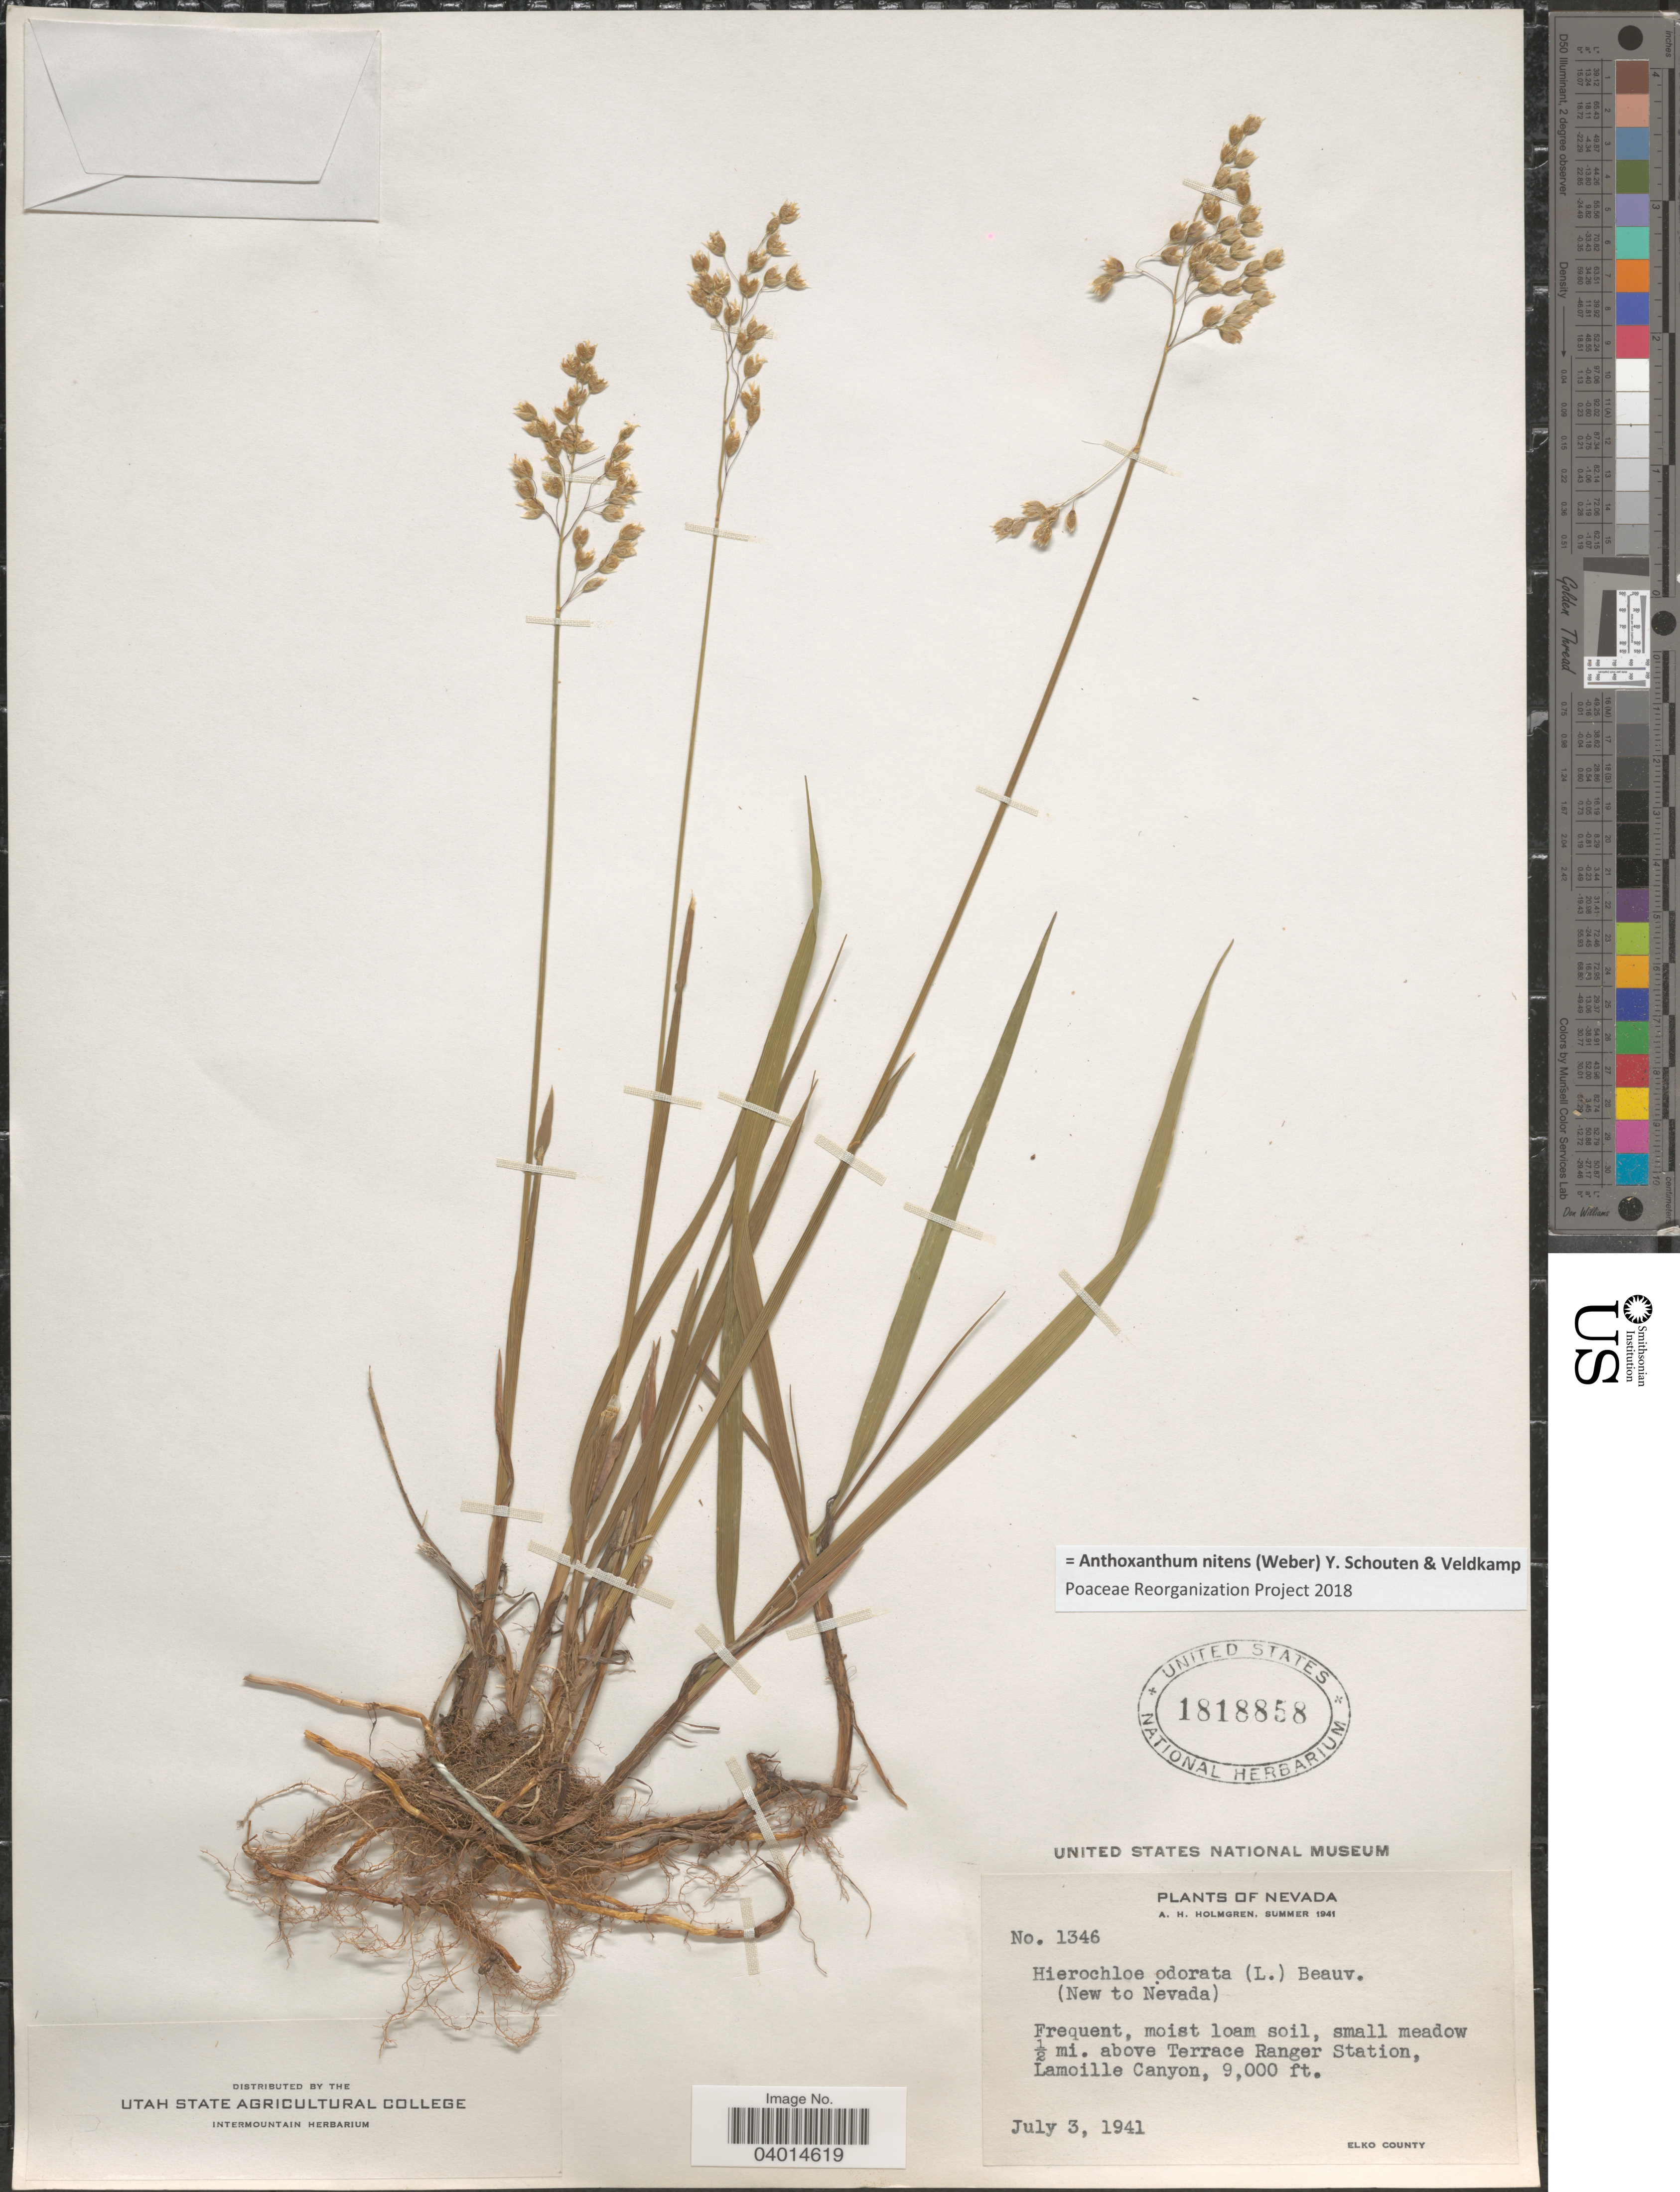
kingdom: Plantae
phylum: Tracheophyta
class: Liliopsida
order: Poales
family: Poaceae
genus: Anthoxanthum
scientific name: Anthoxanthum nitens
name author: (G.H. Weber) R.T.A. Schouten & Veldkamp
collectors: A. H. Holmgren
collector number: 1346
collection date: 1941-07-03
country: United States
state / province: Nevada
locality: ½ mi. above Terrace Ranger Station, Lamoille Canyon. Elko County.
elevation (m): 2743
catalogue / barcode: US 1818858